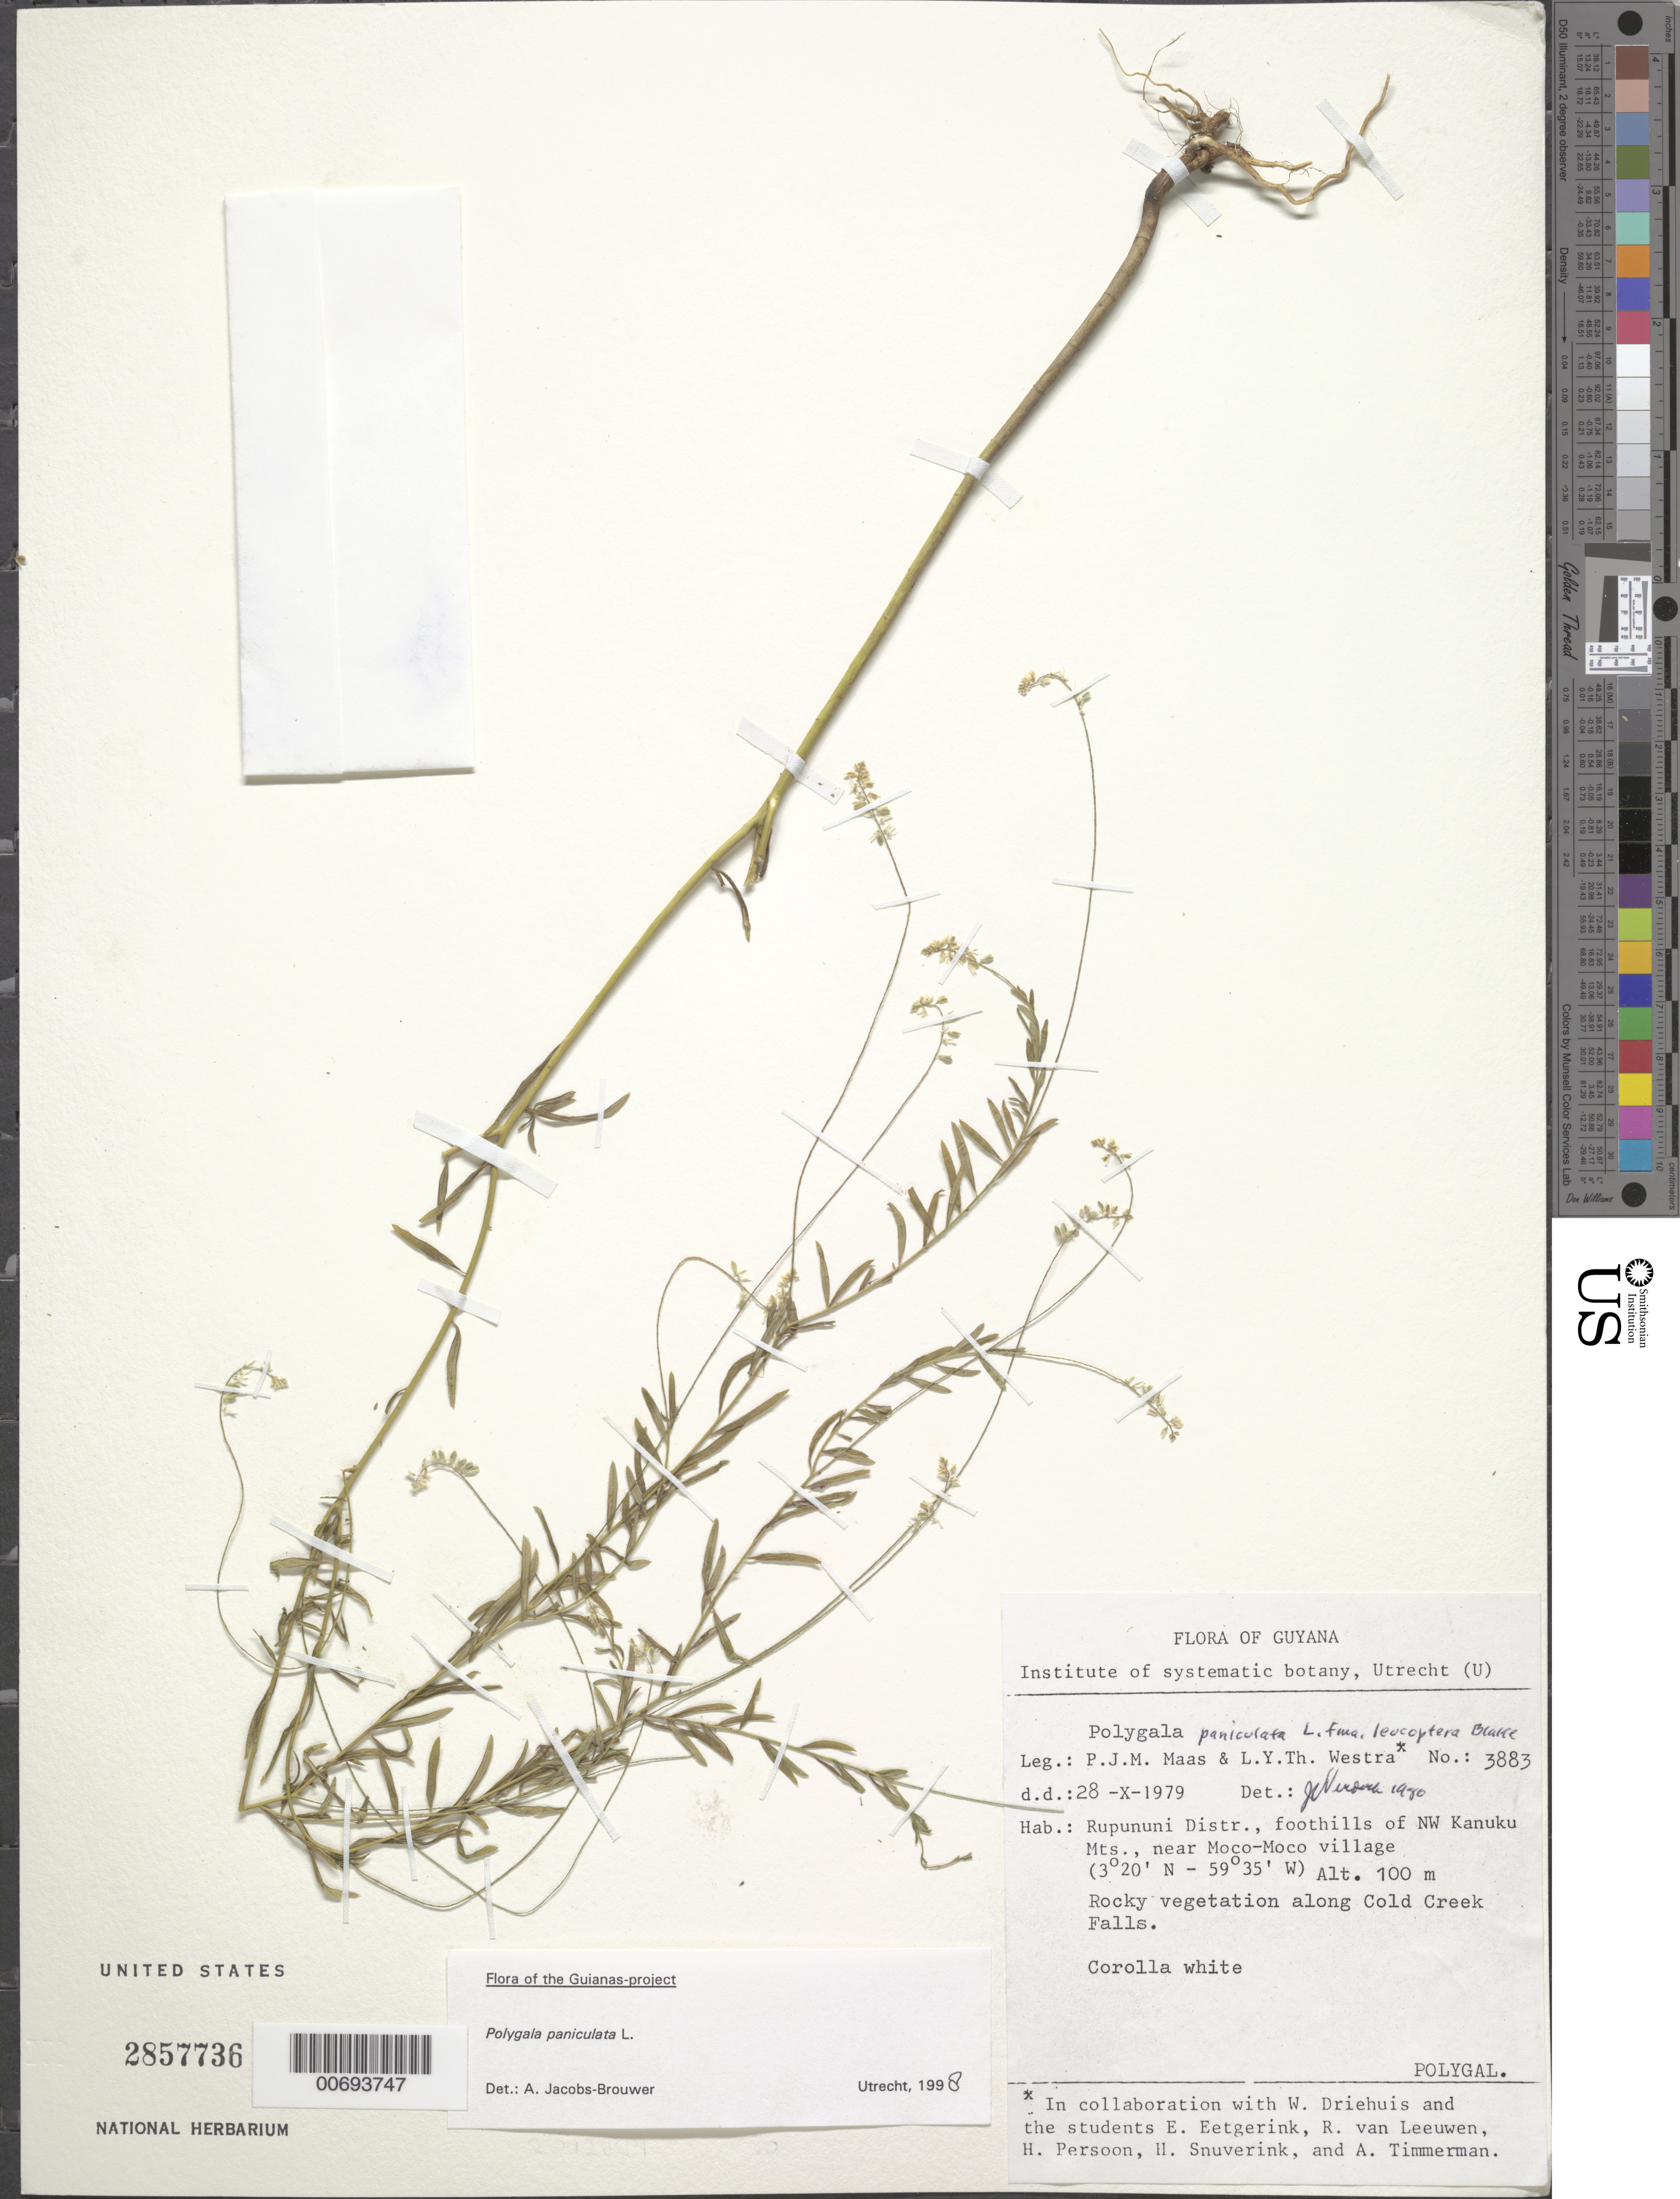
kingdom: Plantae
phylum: Tracheophyta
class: Magnoliopsida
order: Fabales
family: Polygalaceae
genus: Polygala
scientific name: Polygala paniculata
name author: L.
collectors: P. Maas & L. Y. T. Westra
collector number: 3883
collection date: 1979-10-28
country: Guyana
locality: Rupununi Distr., foothills of NW Kanuku Mts., near Moco-Moco village.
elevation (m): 100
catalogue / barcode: US 2857736